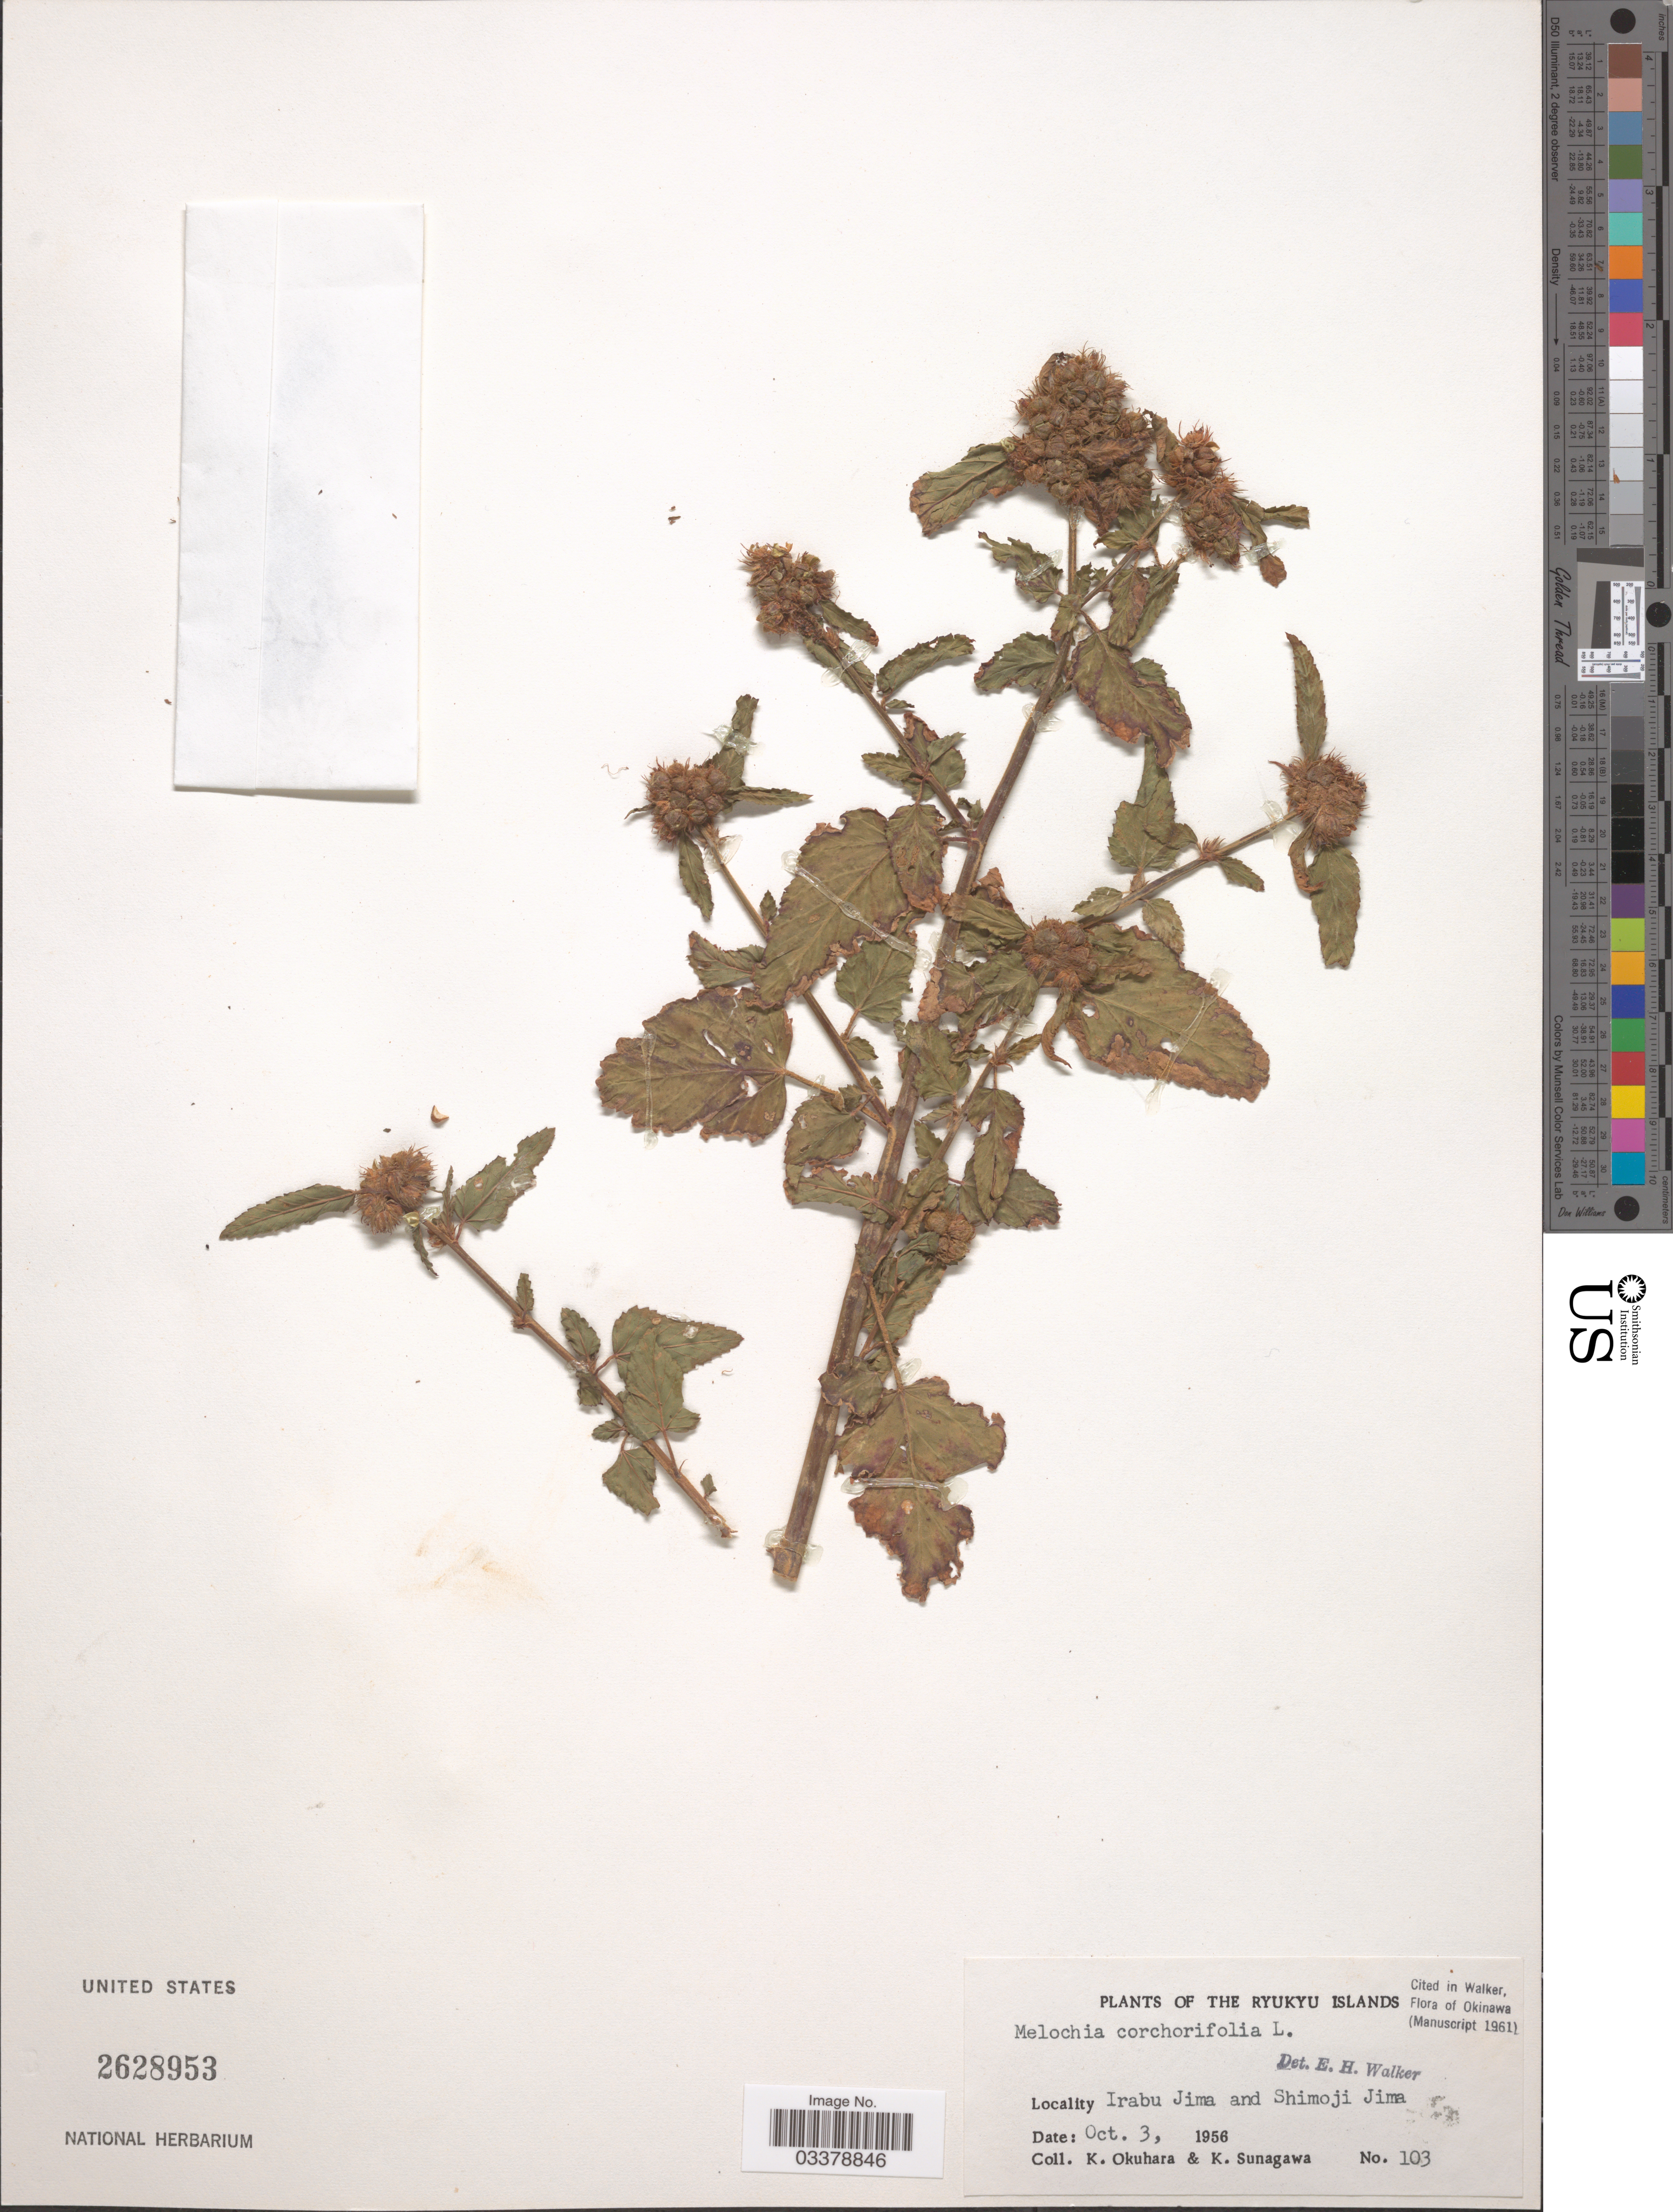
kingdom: Plantae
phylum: Tracheophyta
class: Magnoliopsida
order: Malvales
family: Malvaceae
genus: Melochia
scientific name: Melochia corchorifolia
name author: L.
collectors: K. Okuhara & K. Sunagawa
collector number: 103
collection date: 1956-10-03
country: Japan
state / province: Okinawa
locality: The Ryukyu Islands, Irabu Jima and Shimoji Jima.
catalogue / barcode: US 2628953